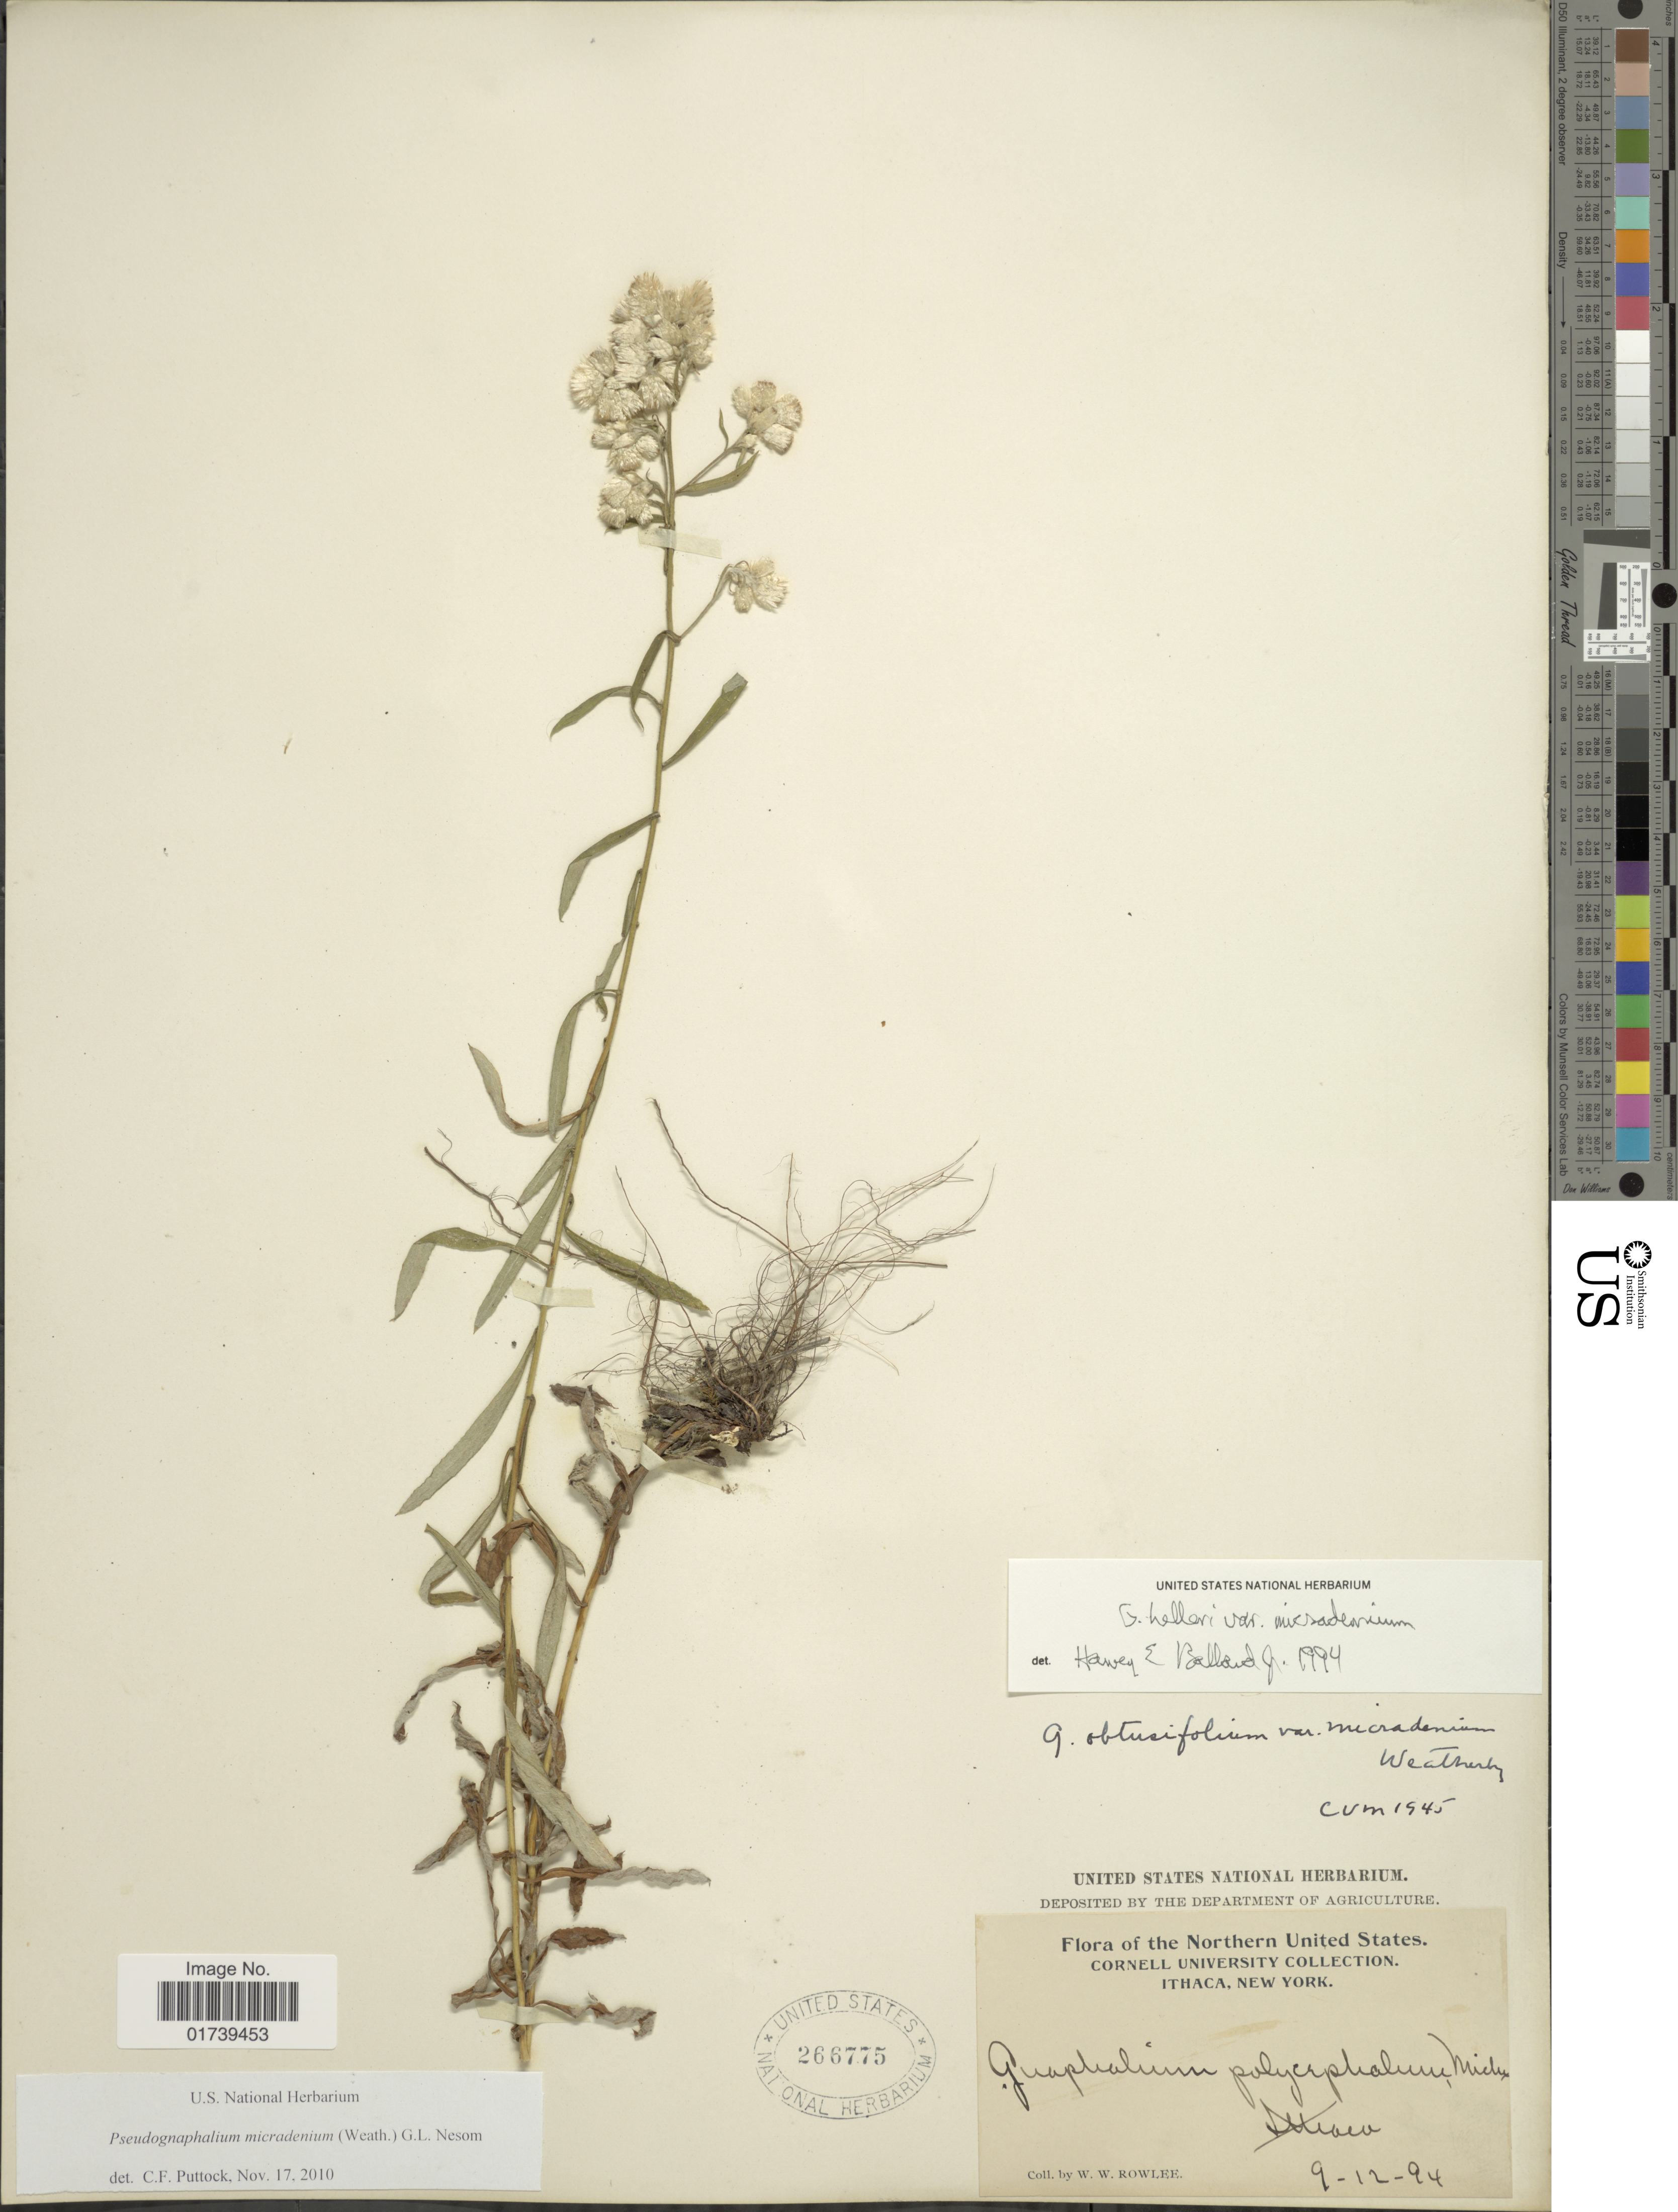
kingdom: Plantae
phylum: Tracheophyta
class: Magnoliopsida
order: Asterales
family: Asteraceae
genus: Pseudognaphalium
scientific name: Pseudognaphalium micradenium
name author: (Weath.) G.L. Nesom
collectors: W. W. Rowlee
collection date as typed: Transcribed d/m/y: 12/9/94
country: United States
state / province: New York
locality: Northern United States, Ithaca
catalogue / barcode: US 266775